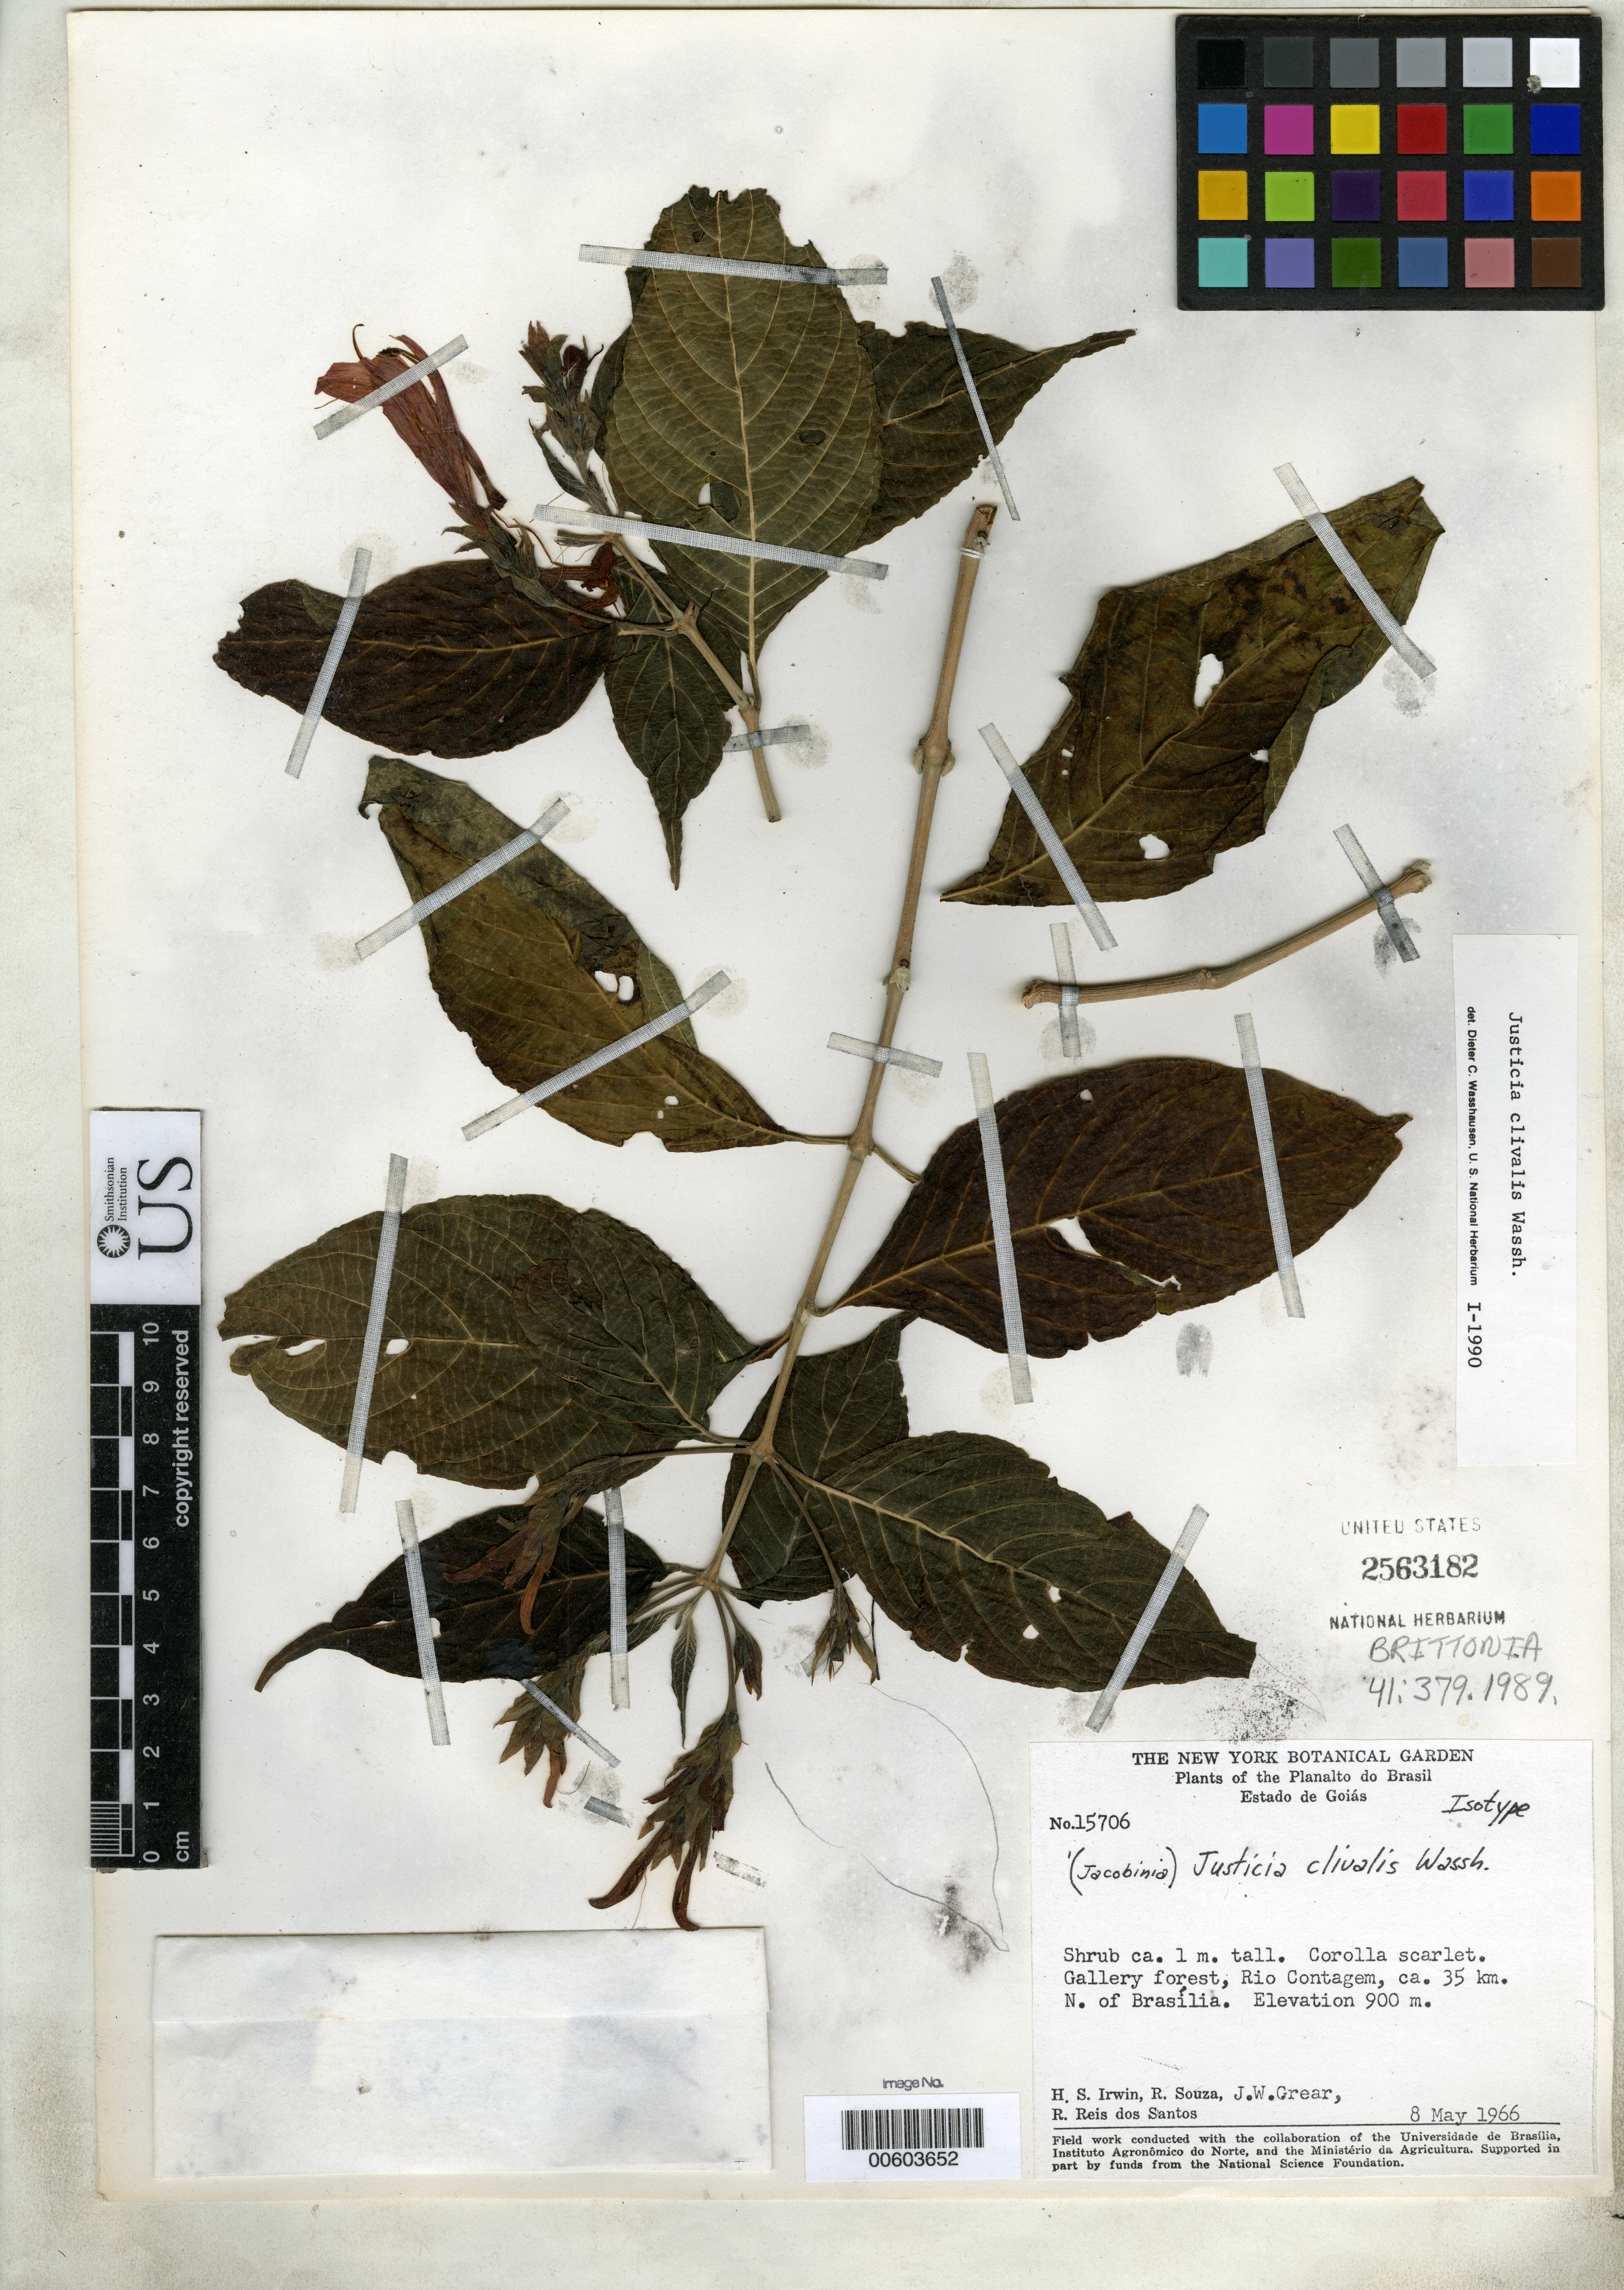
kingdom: Plantae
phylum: Tracheophyta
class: Magnoliopsida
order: Lamiales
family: Acanthaceae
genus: Justicia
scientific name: Justicia clivalis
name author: Wassh.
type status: Isotype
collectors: H. Irwin, R. Souza, J. W. Grear & R. G. P. Santos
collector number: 15706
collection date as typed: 08 May 1966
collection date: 1966-05-08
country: Brazil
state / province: Goiás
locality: Rio Contagem, ca. 35 km N of Brasilia.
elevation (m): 900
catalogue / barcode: US 2563182